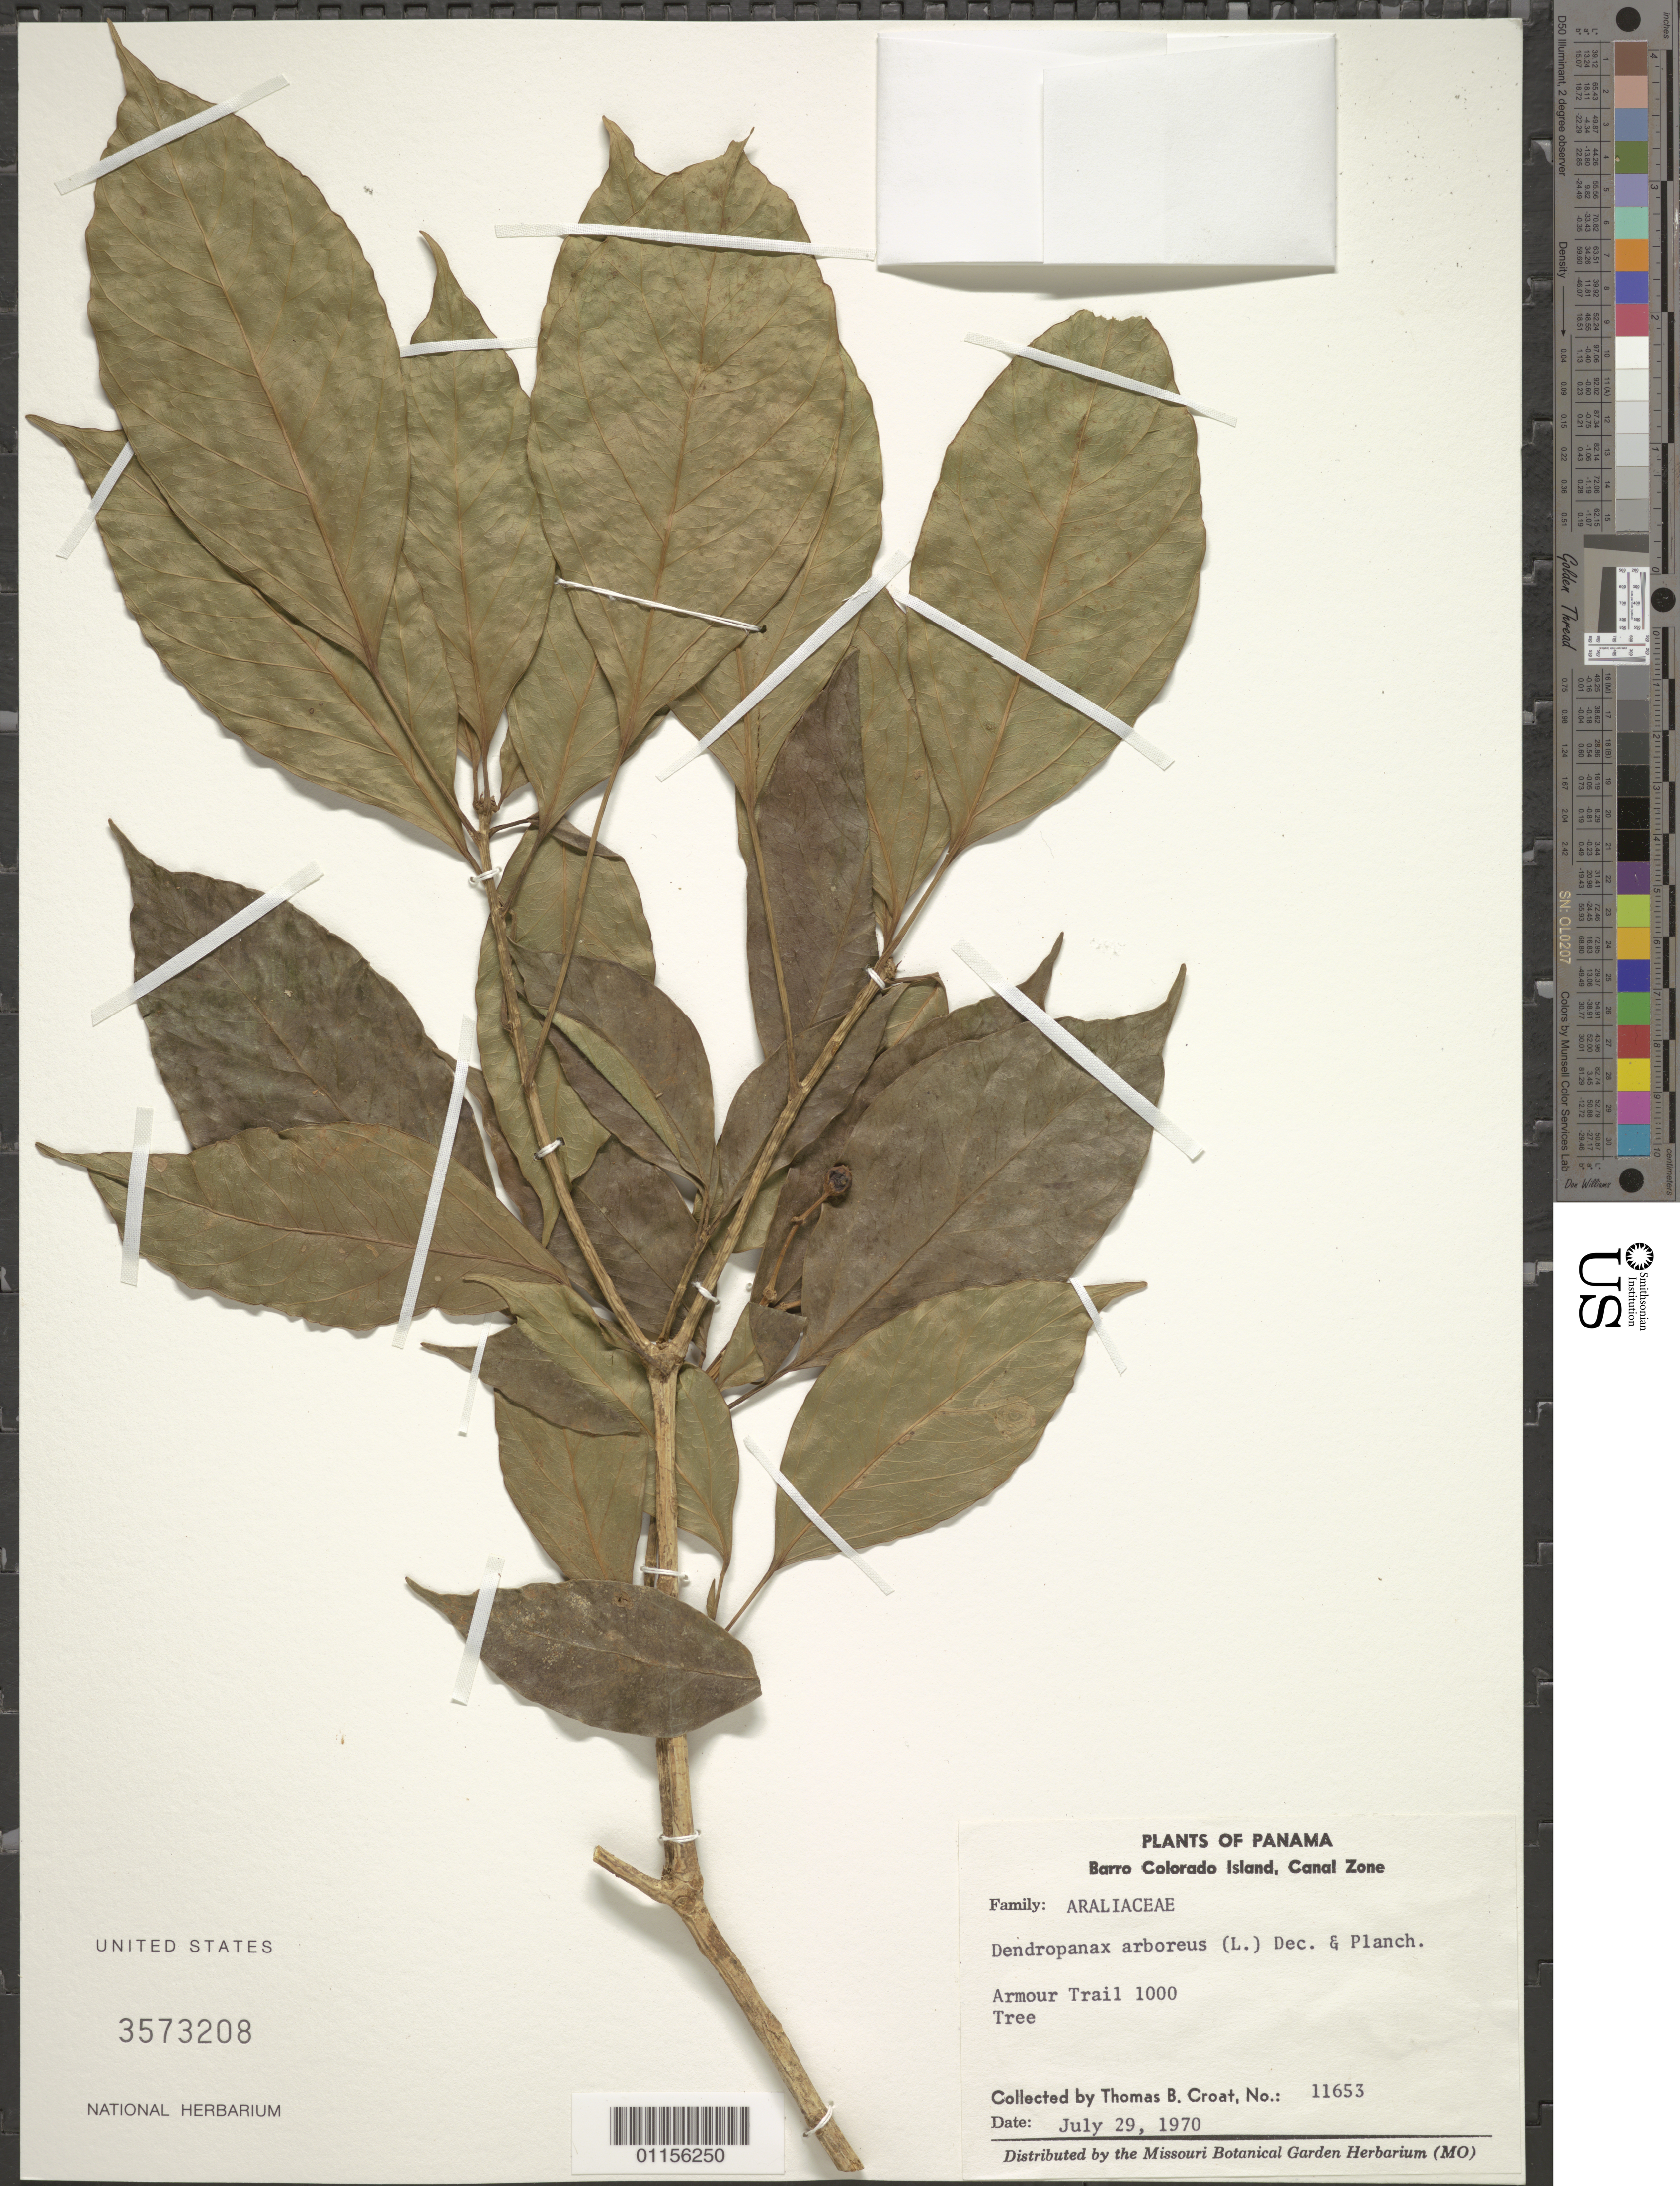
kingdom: Plantae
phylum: Tracheophyta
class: Magnoliopsida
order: Apiales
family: Araliaceae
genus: Dendropanax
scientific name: Dendropanax arboreus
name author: (L.) Decne. & Planch.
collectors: T. B. Croat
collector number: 11653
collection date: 1970-07-29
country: Panama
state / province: Panamá Oeste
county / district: Canal Zone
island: Barro Colorado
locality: Barro Colorado Island. Armour Trail 1000.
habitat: Tree.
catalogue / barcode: US 3573208